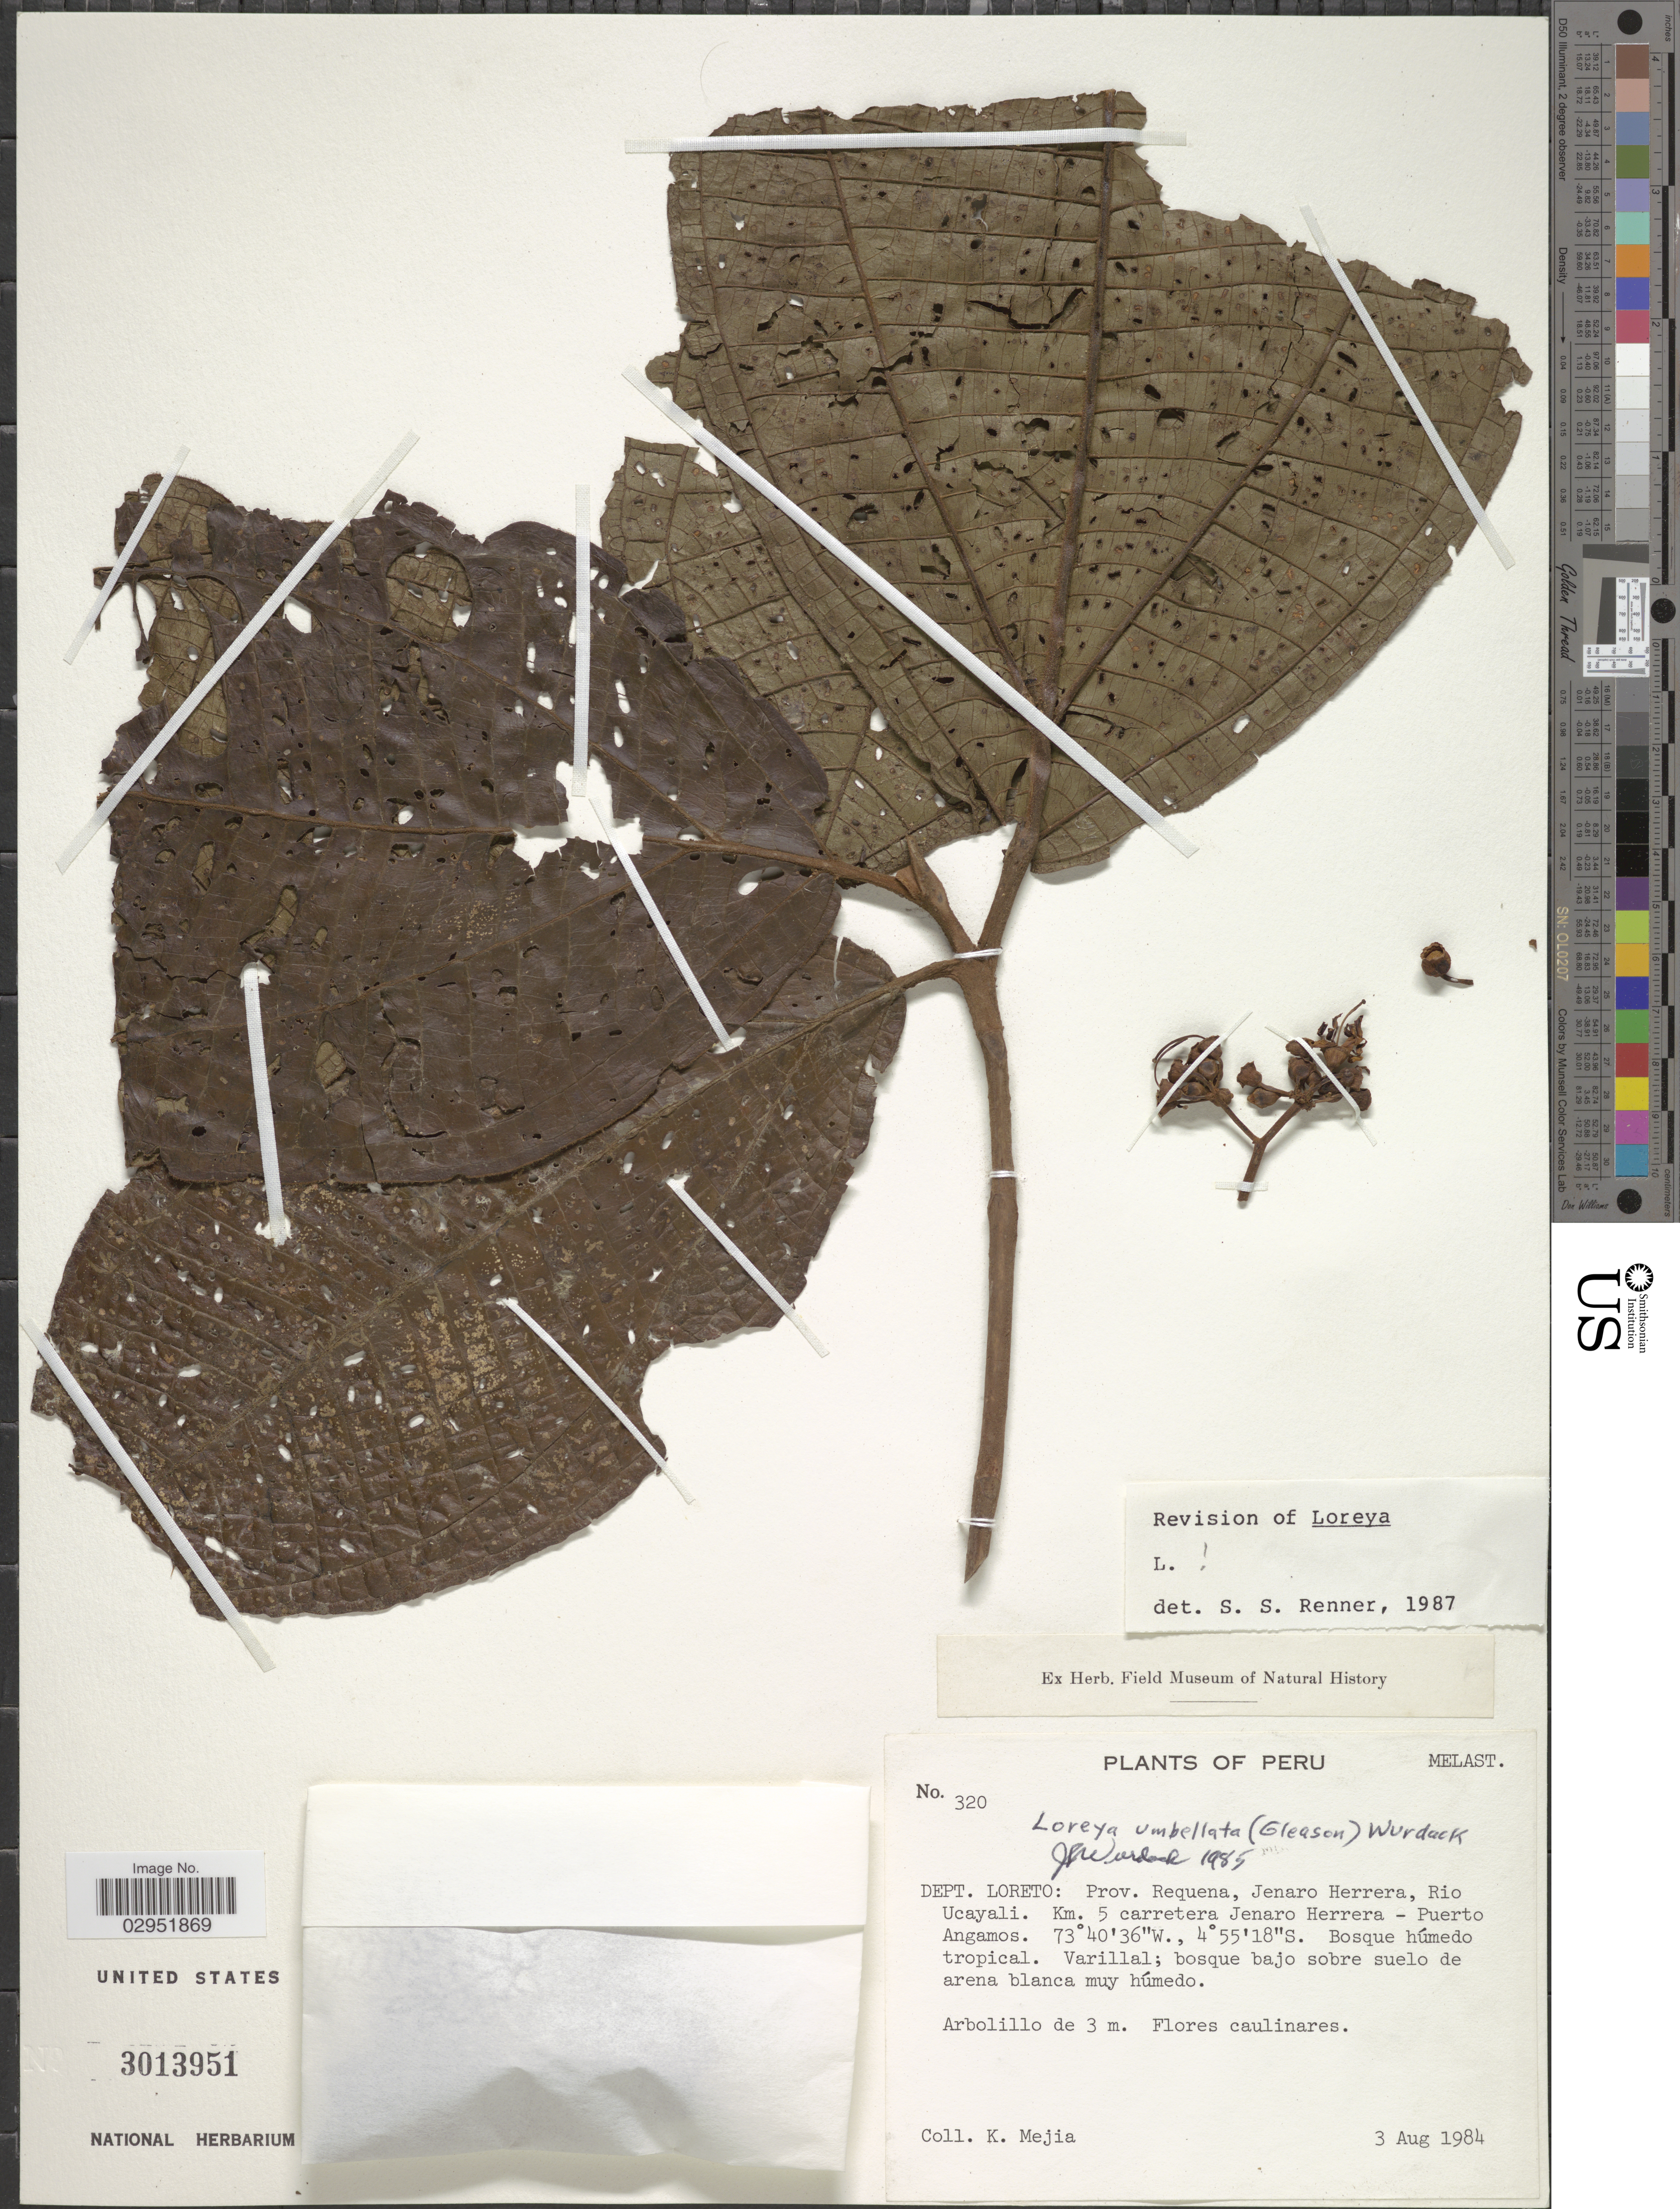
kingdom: Plantae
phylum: Tracheophyta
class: Magnoliopsida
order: Myrtales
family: Melastomataceae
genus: Bellucia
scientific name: Bellucia umbellata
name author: Gleason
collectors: K. Mejia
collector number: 320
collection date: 1984-08-03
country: Peru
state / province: Loreto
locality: Dept. Loreto: Prov. Requena, Jenaro Herrera, Rio Ucayali. Km. 5 carretera Jenaro Herrera - Puerto Angamos.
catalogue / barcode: US 3013951